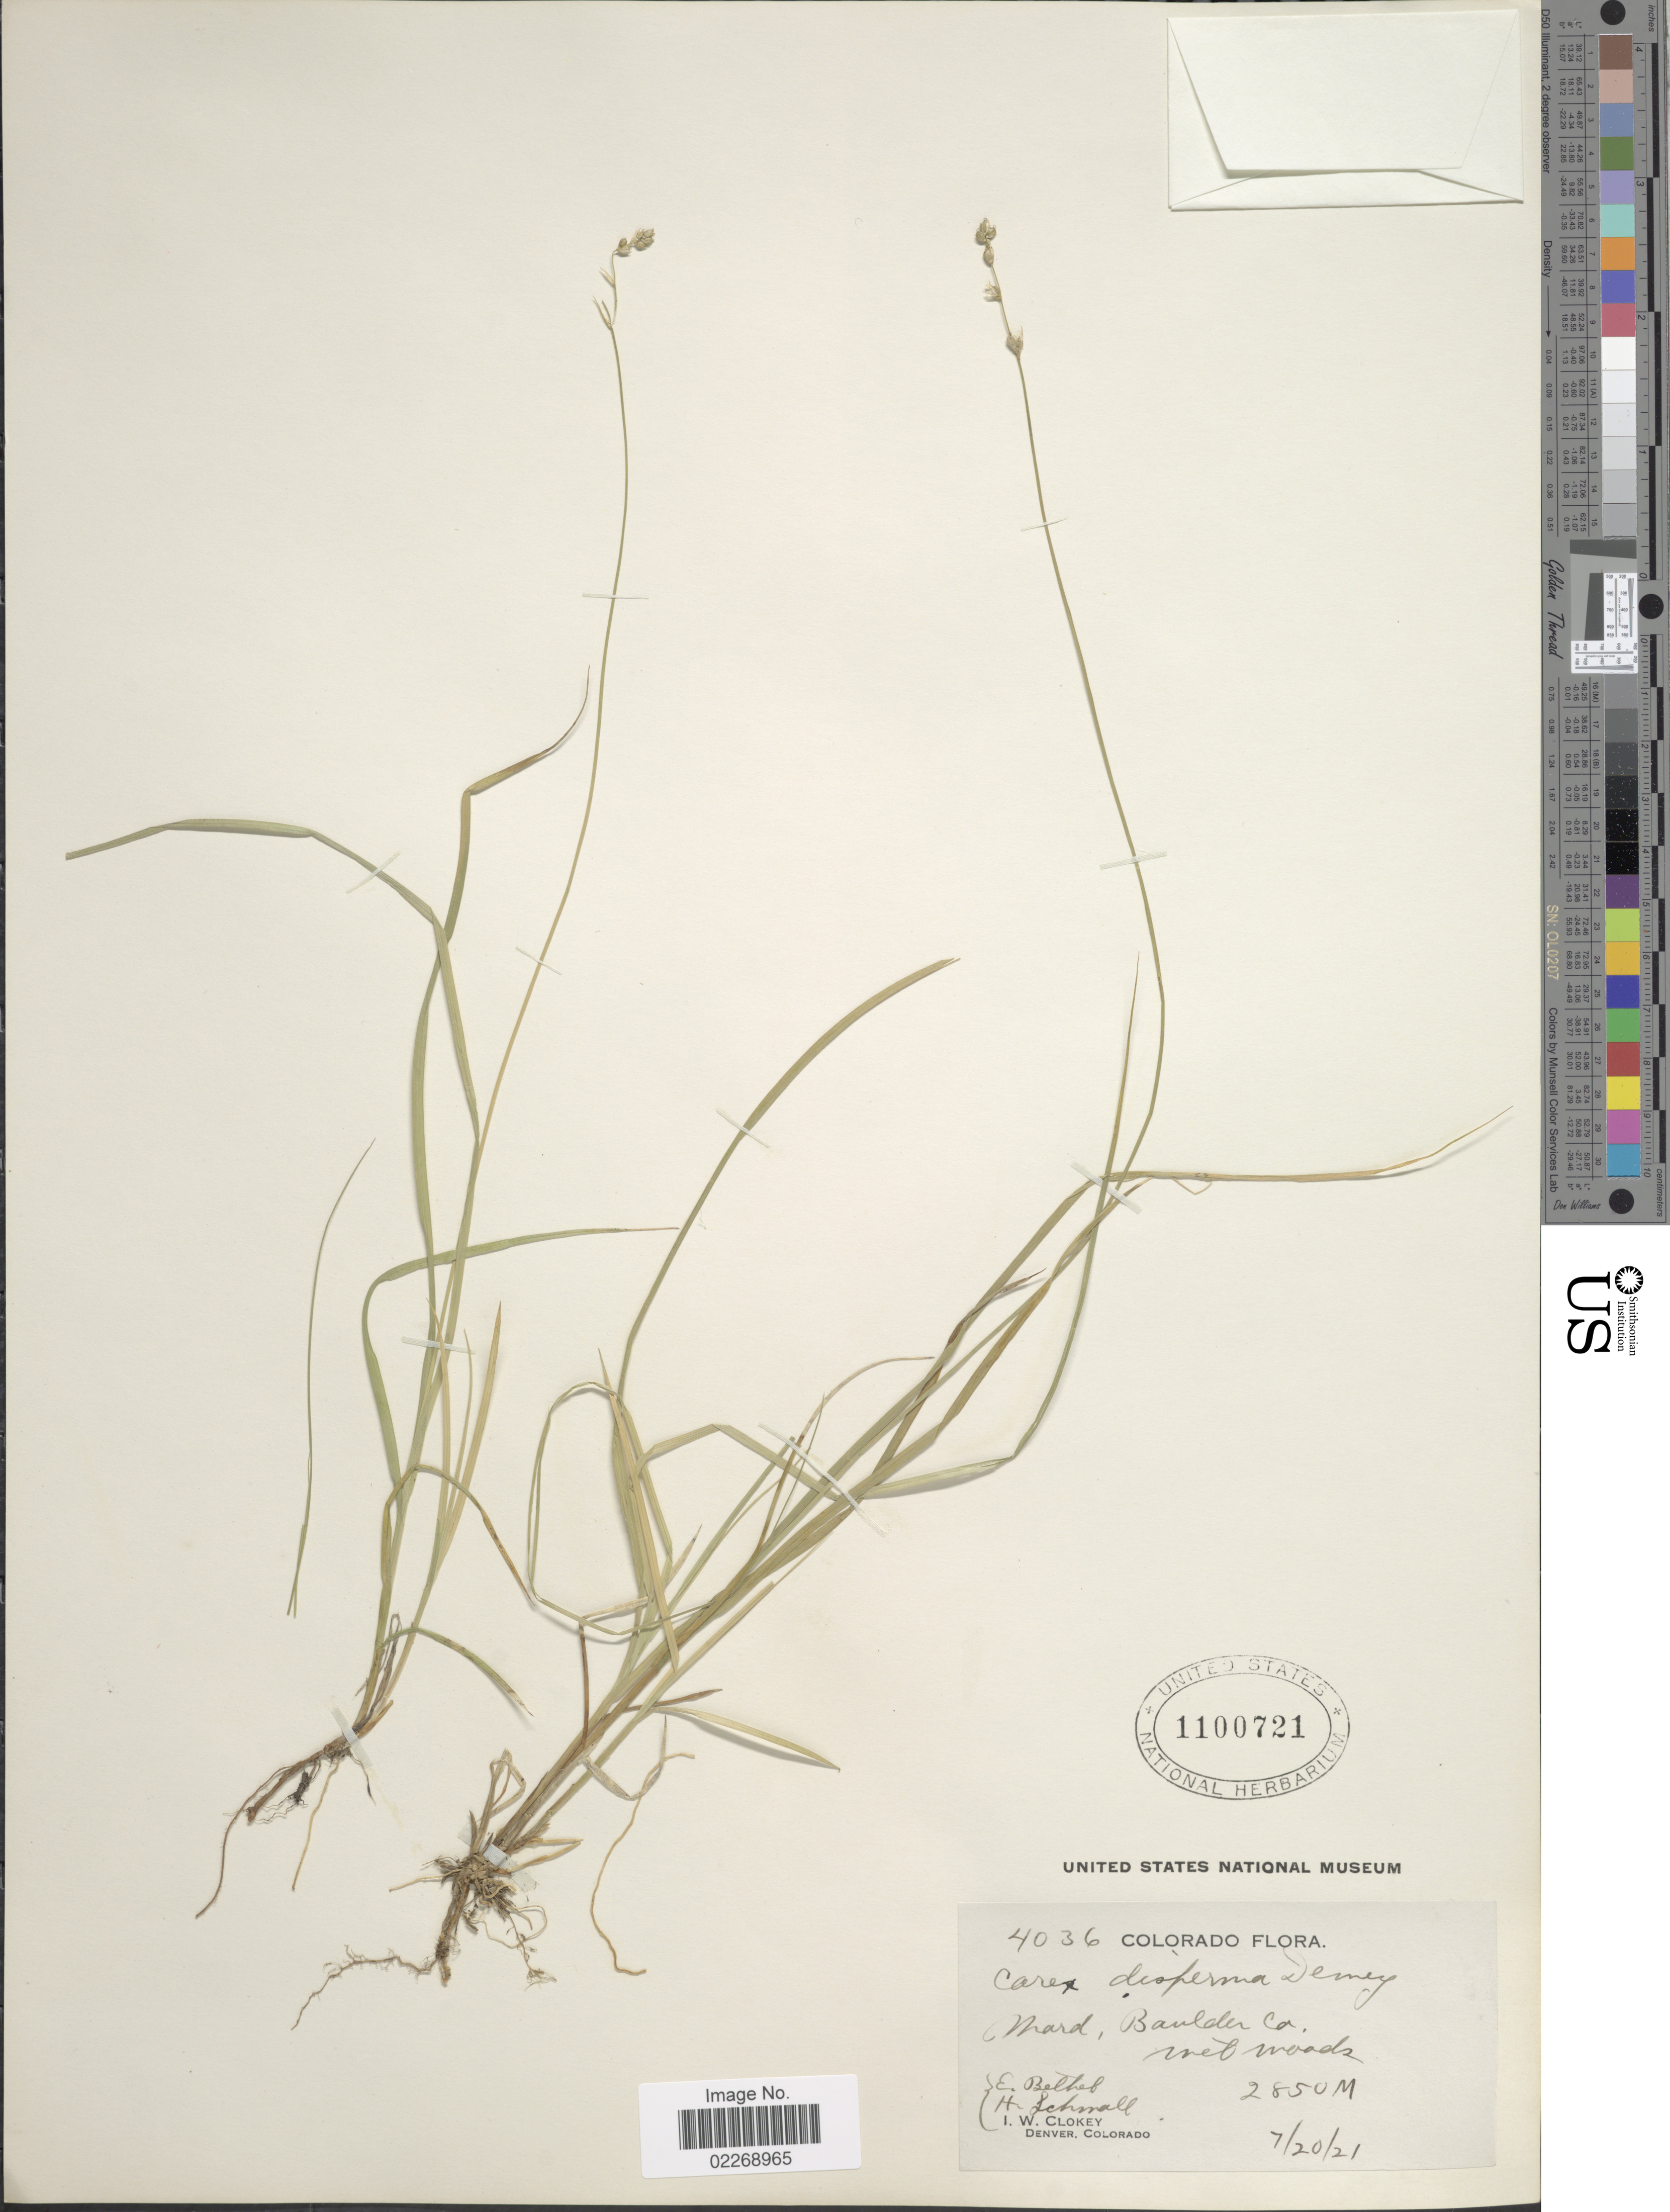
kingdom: Plantae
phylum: Tracheophyta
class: Liliopsida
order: Poales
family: Cyperaceae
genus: Carex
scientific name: Carex disperma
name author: Dewey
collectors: E. Bethel, H. Schwall & I. W. Clokey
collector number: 4036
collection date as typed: Transcribed d/m/y: 20/7/21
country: United States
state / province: Colorado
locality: Ward, Boulder Co, Wet woods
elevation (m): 2850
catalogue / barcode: US 1100721